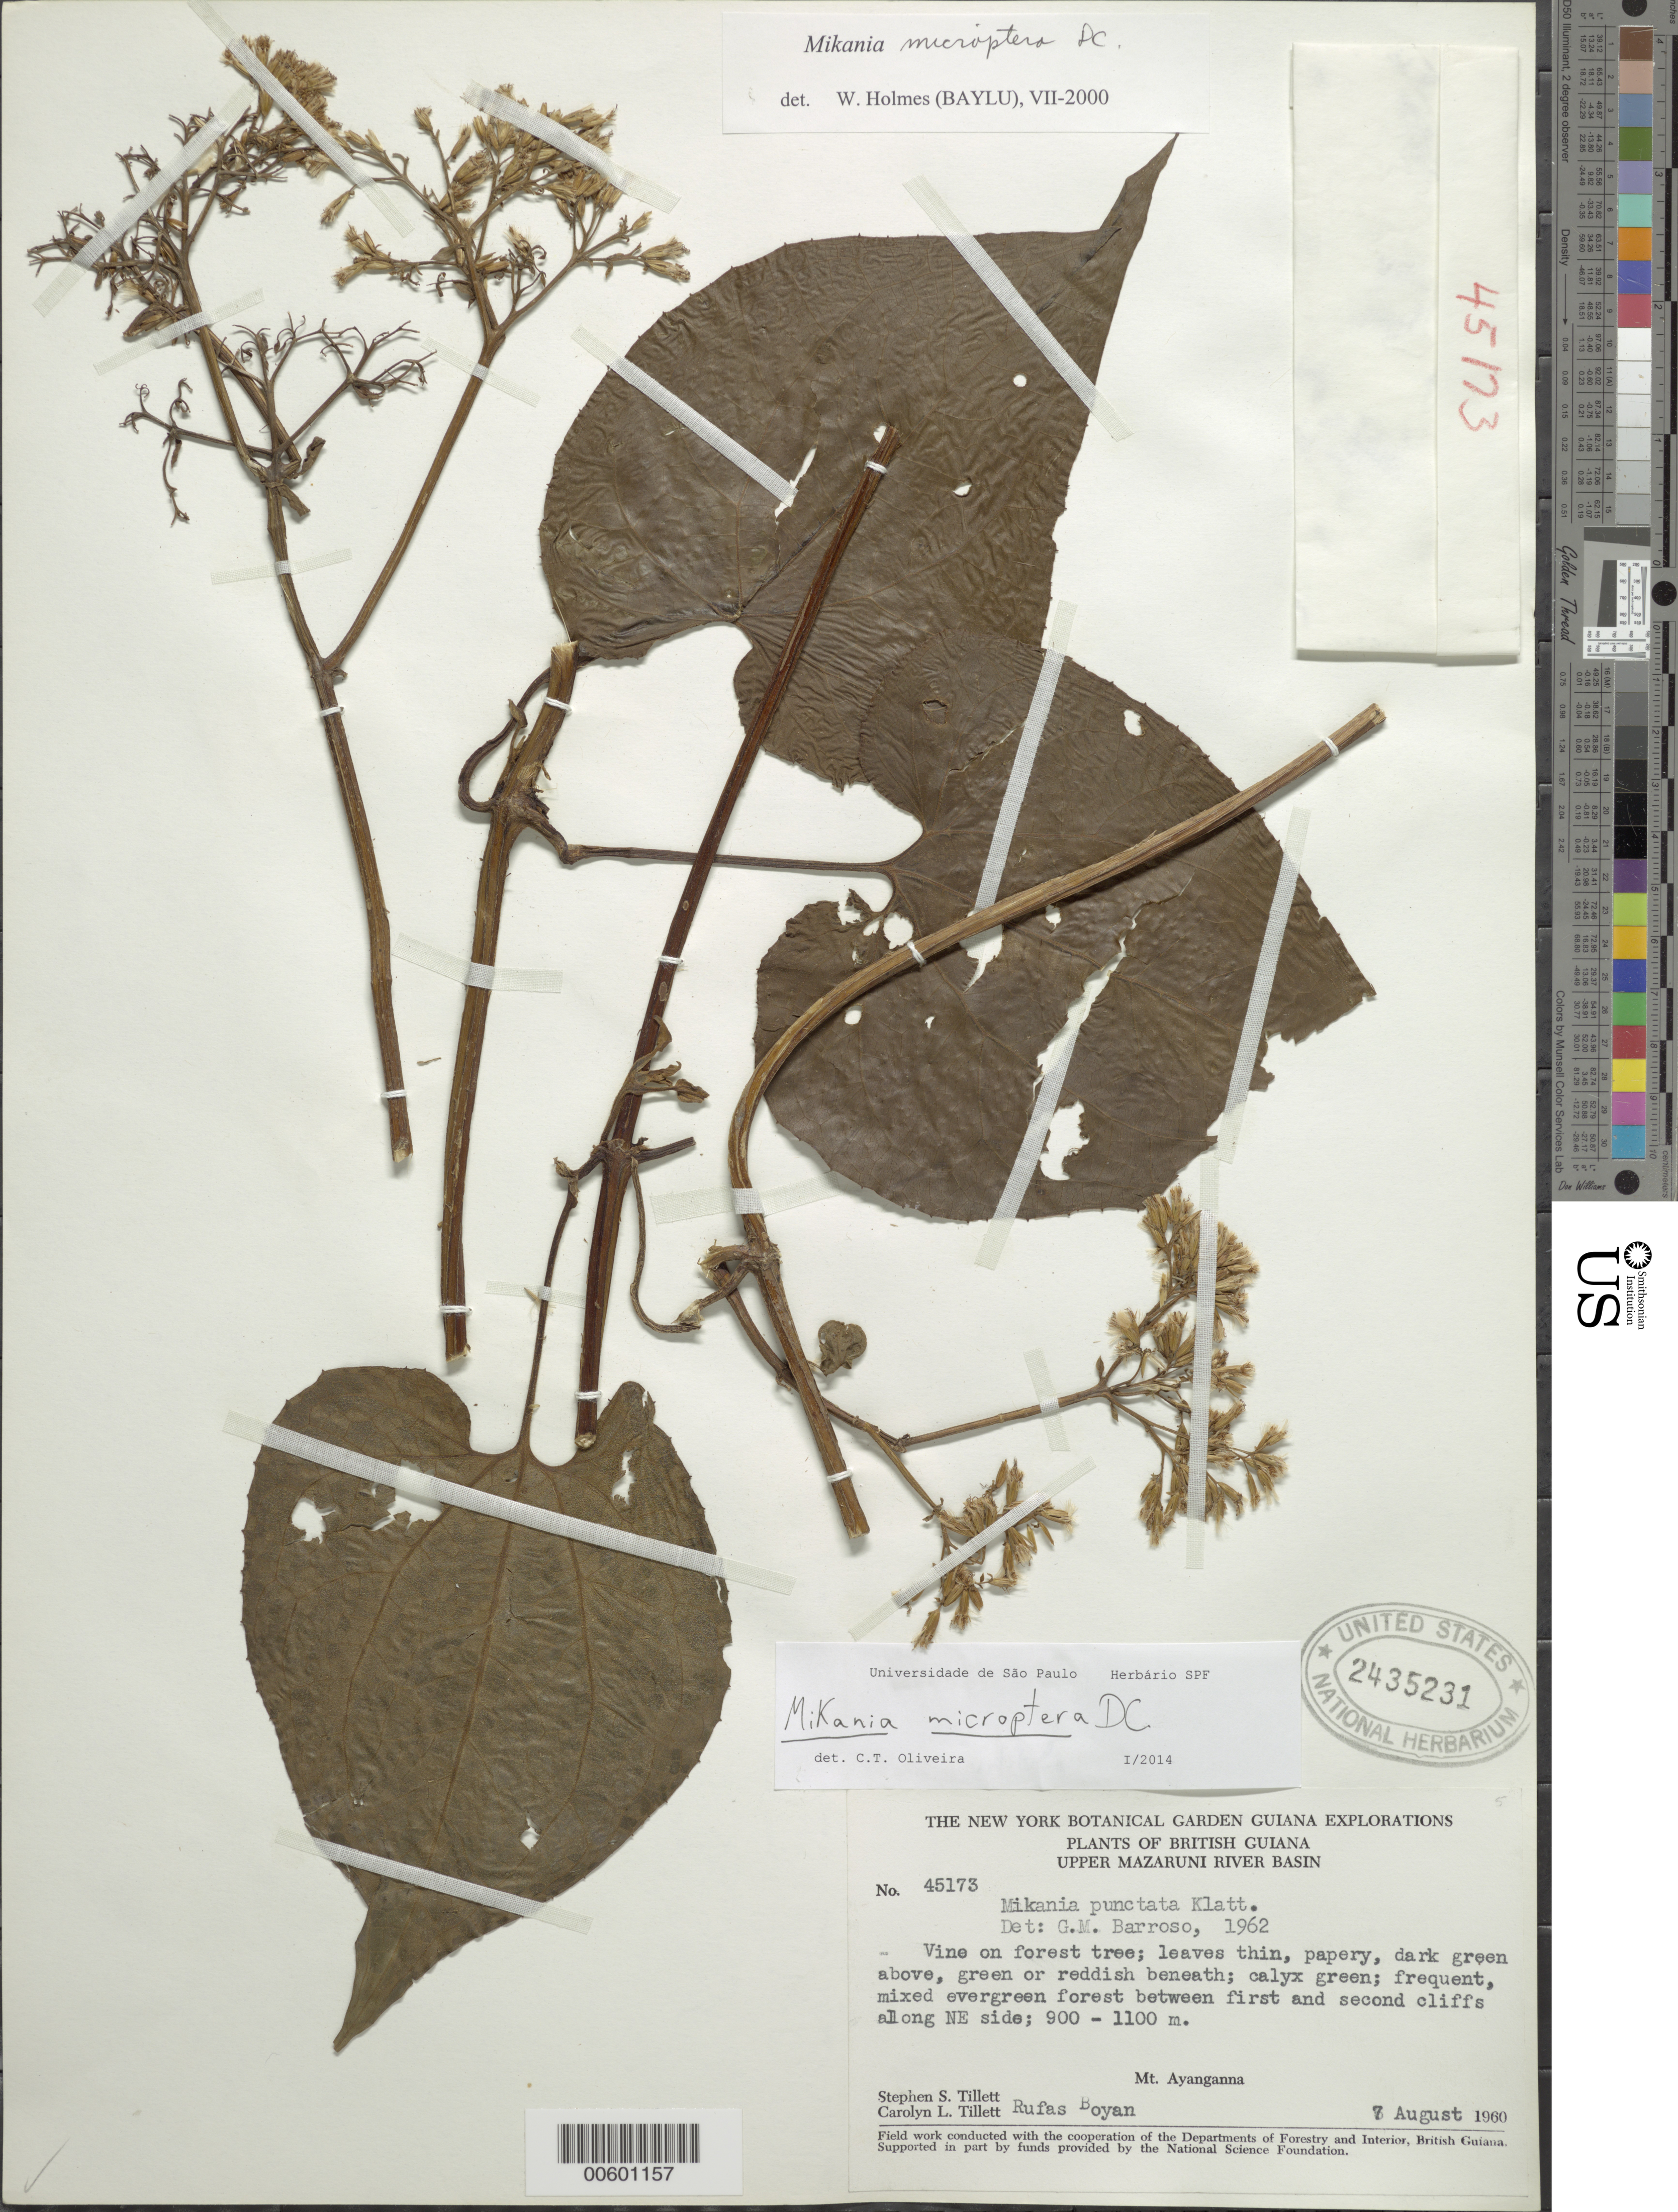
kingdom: Plantae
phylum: Tracheophyta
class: Magnoliopsida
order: Asterales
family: Asteraceae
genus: Mikania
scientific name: Mikania microptera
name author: DC.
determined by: Oliveira, C. T.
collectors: S. S. Tillett, C. L. Tillett & R. Boyan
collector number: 45173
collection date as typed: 7-Aug-60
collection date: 1960-08-07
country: Guyana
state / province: Cuyuni-Mazaruni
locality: Mt. Ayanganna, betw. first & second cliffs along NE side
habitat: On forest tree; mixed evergreen forest between first and second cliffs along NE side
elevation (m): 900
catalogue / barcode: US 2435231